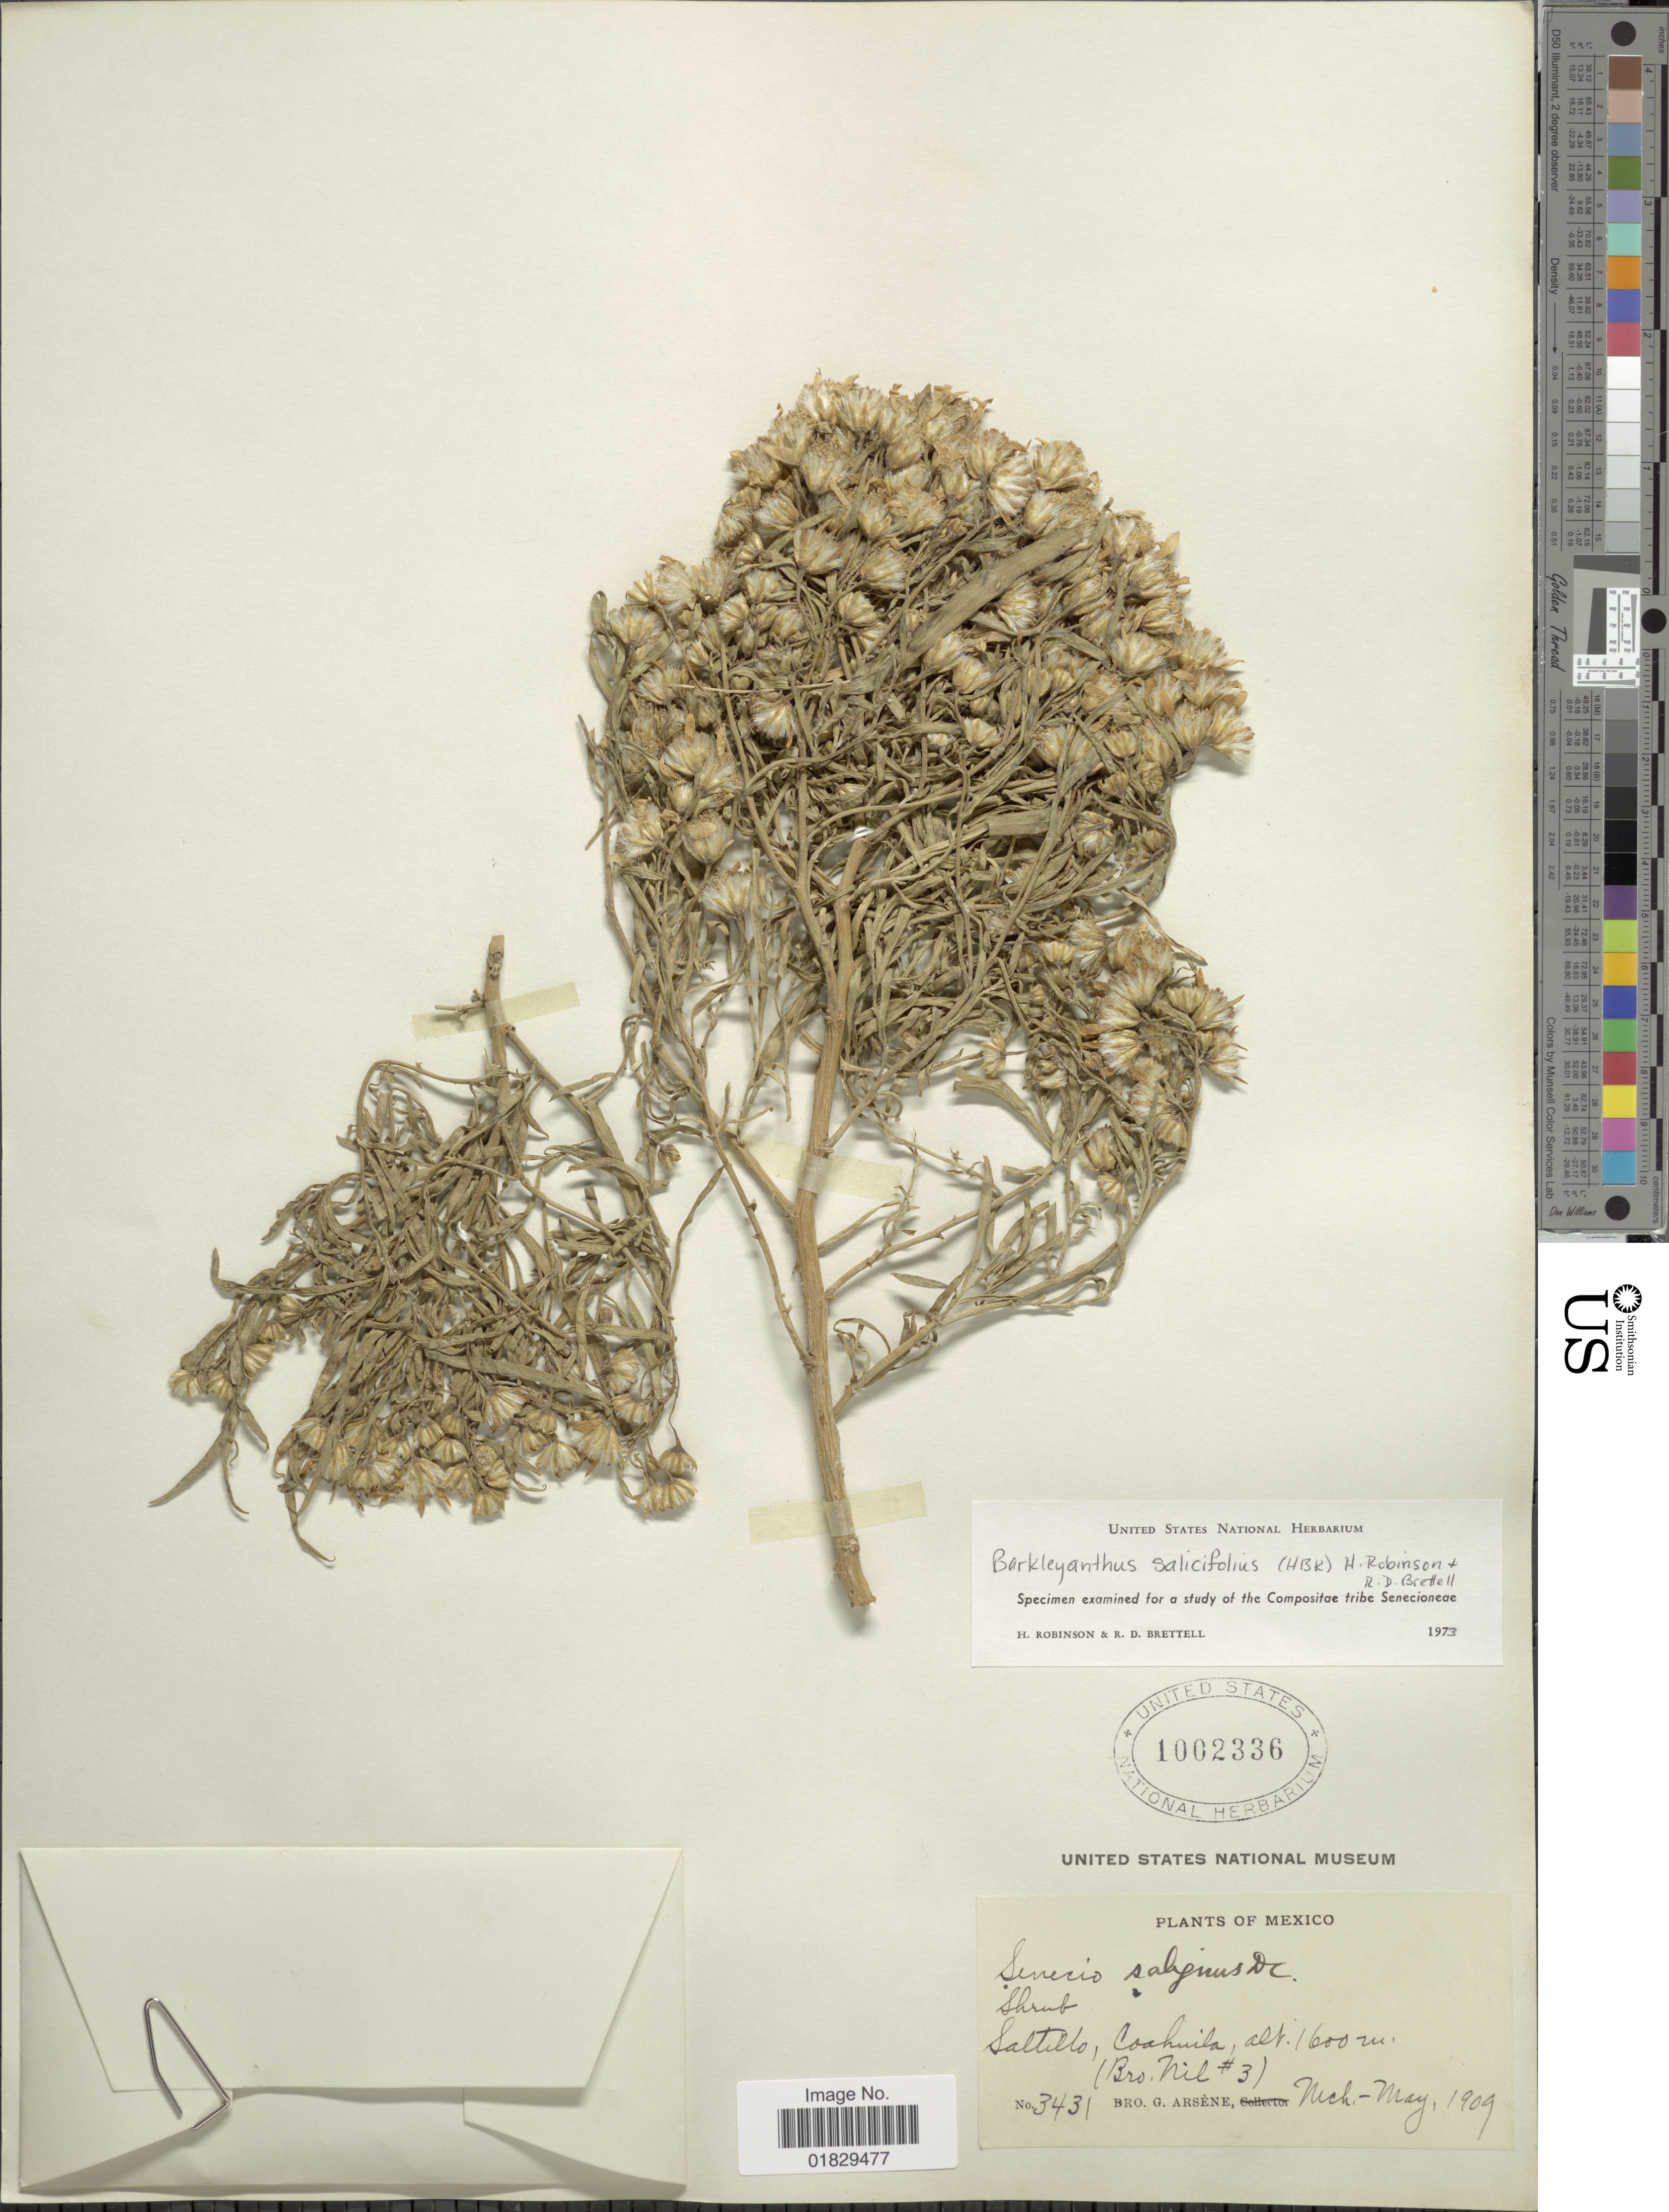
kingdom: Plantae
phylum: Tracheophyta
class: Magnoliopsida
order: Asterales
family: Asteraceae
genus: Barkleyanthus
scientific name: Barkleyanthus salicifolius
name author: (Kunth) H. Rob. & Brettell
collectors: Bro. Nil & Bro. G. Arsène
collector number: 3431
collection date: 1909-03/1909-05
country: Mexico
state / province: Coahuila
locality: Saltillo, Coahuila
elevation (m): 1600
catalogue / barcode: US 1002336